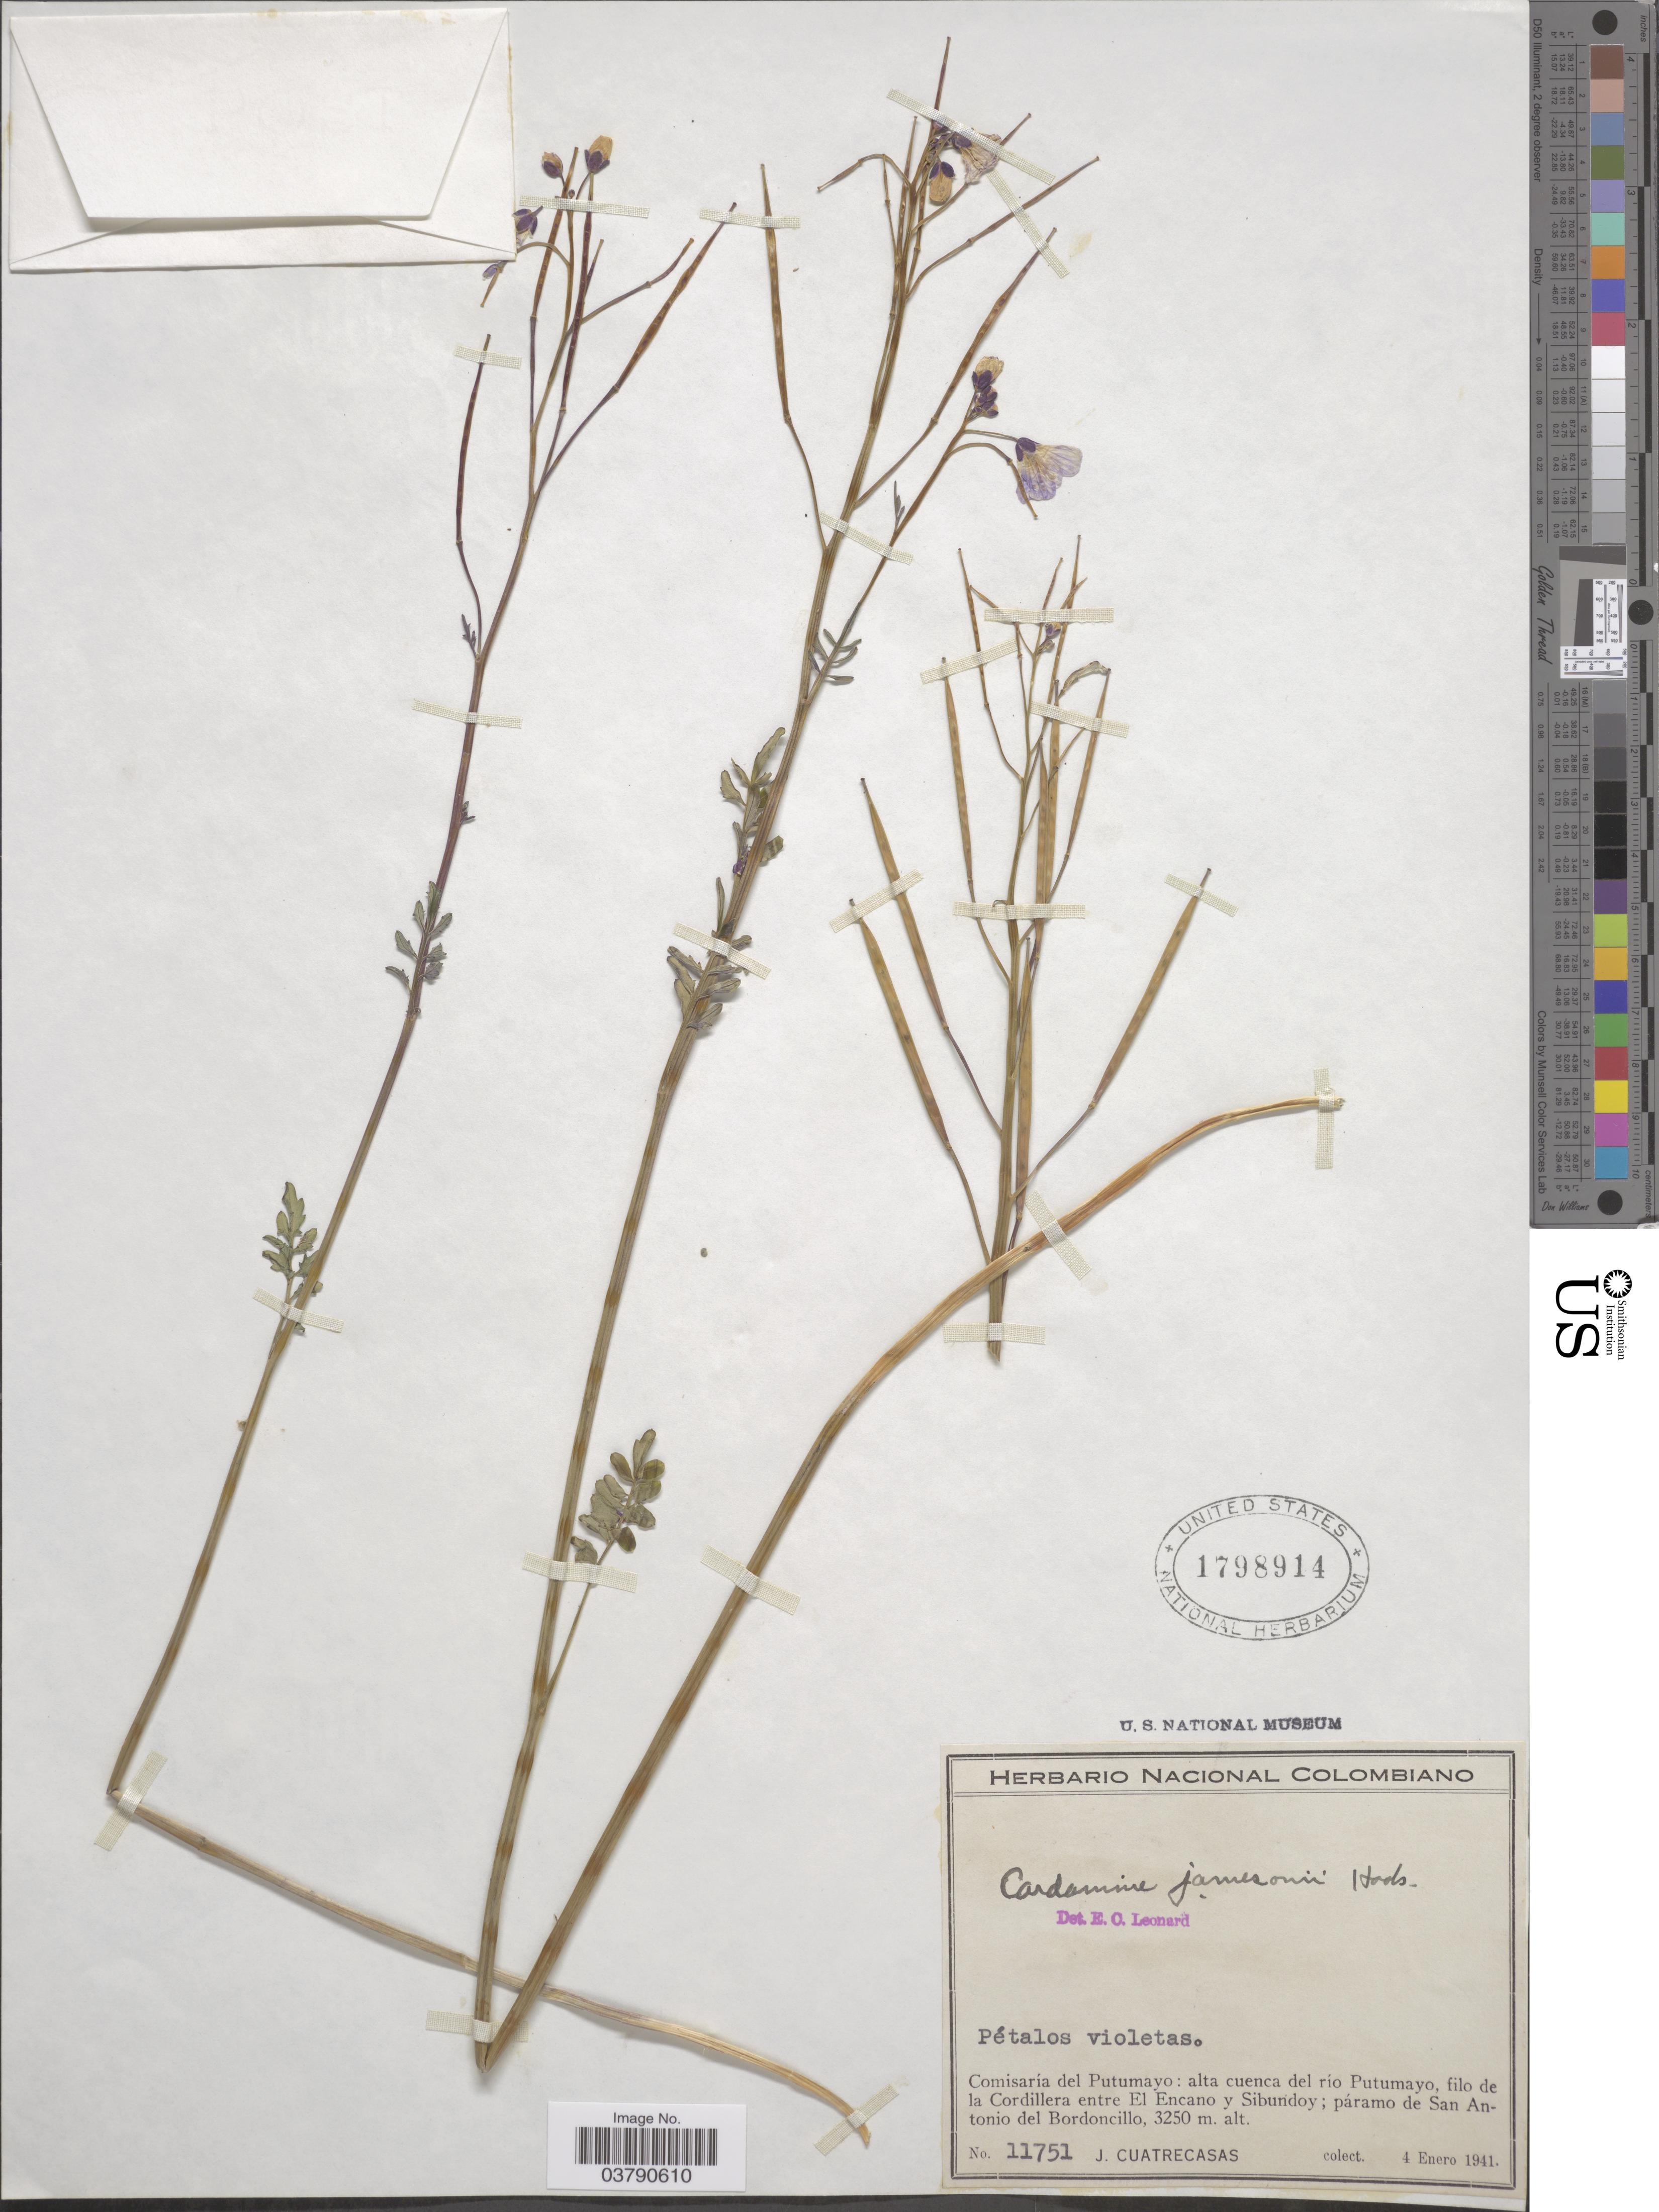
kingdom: Plantae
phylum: Tracheophyta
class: Magnoliopsida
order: Brassicales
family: Brassicaceae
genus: Cardamine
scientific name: Cardamine jamesonii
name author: Hook.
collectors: J. Cuatrecasas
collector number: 11751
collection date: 1941-01-04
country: Colombia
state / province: Putumayo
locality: Comisaría del Putumayo: alta cuenca del río Putumayo, filo de la Cordillera entre El Encano y Sibundoy; páramo de San Antonio del Bordoncillo.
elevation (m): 3250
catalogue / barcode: US 1798914